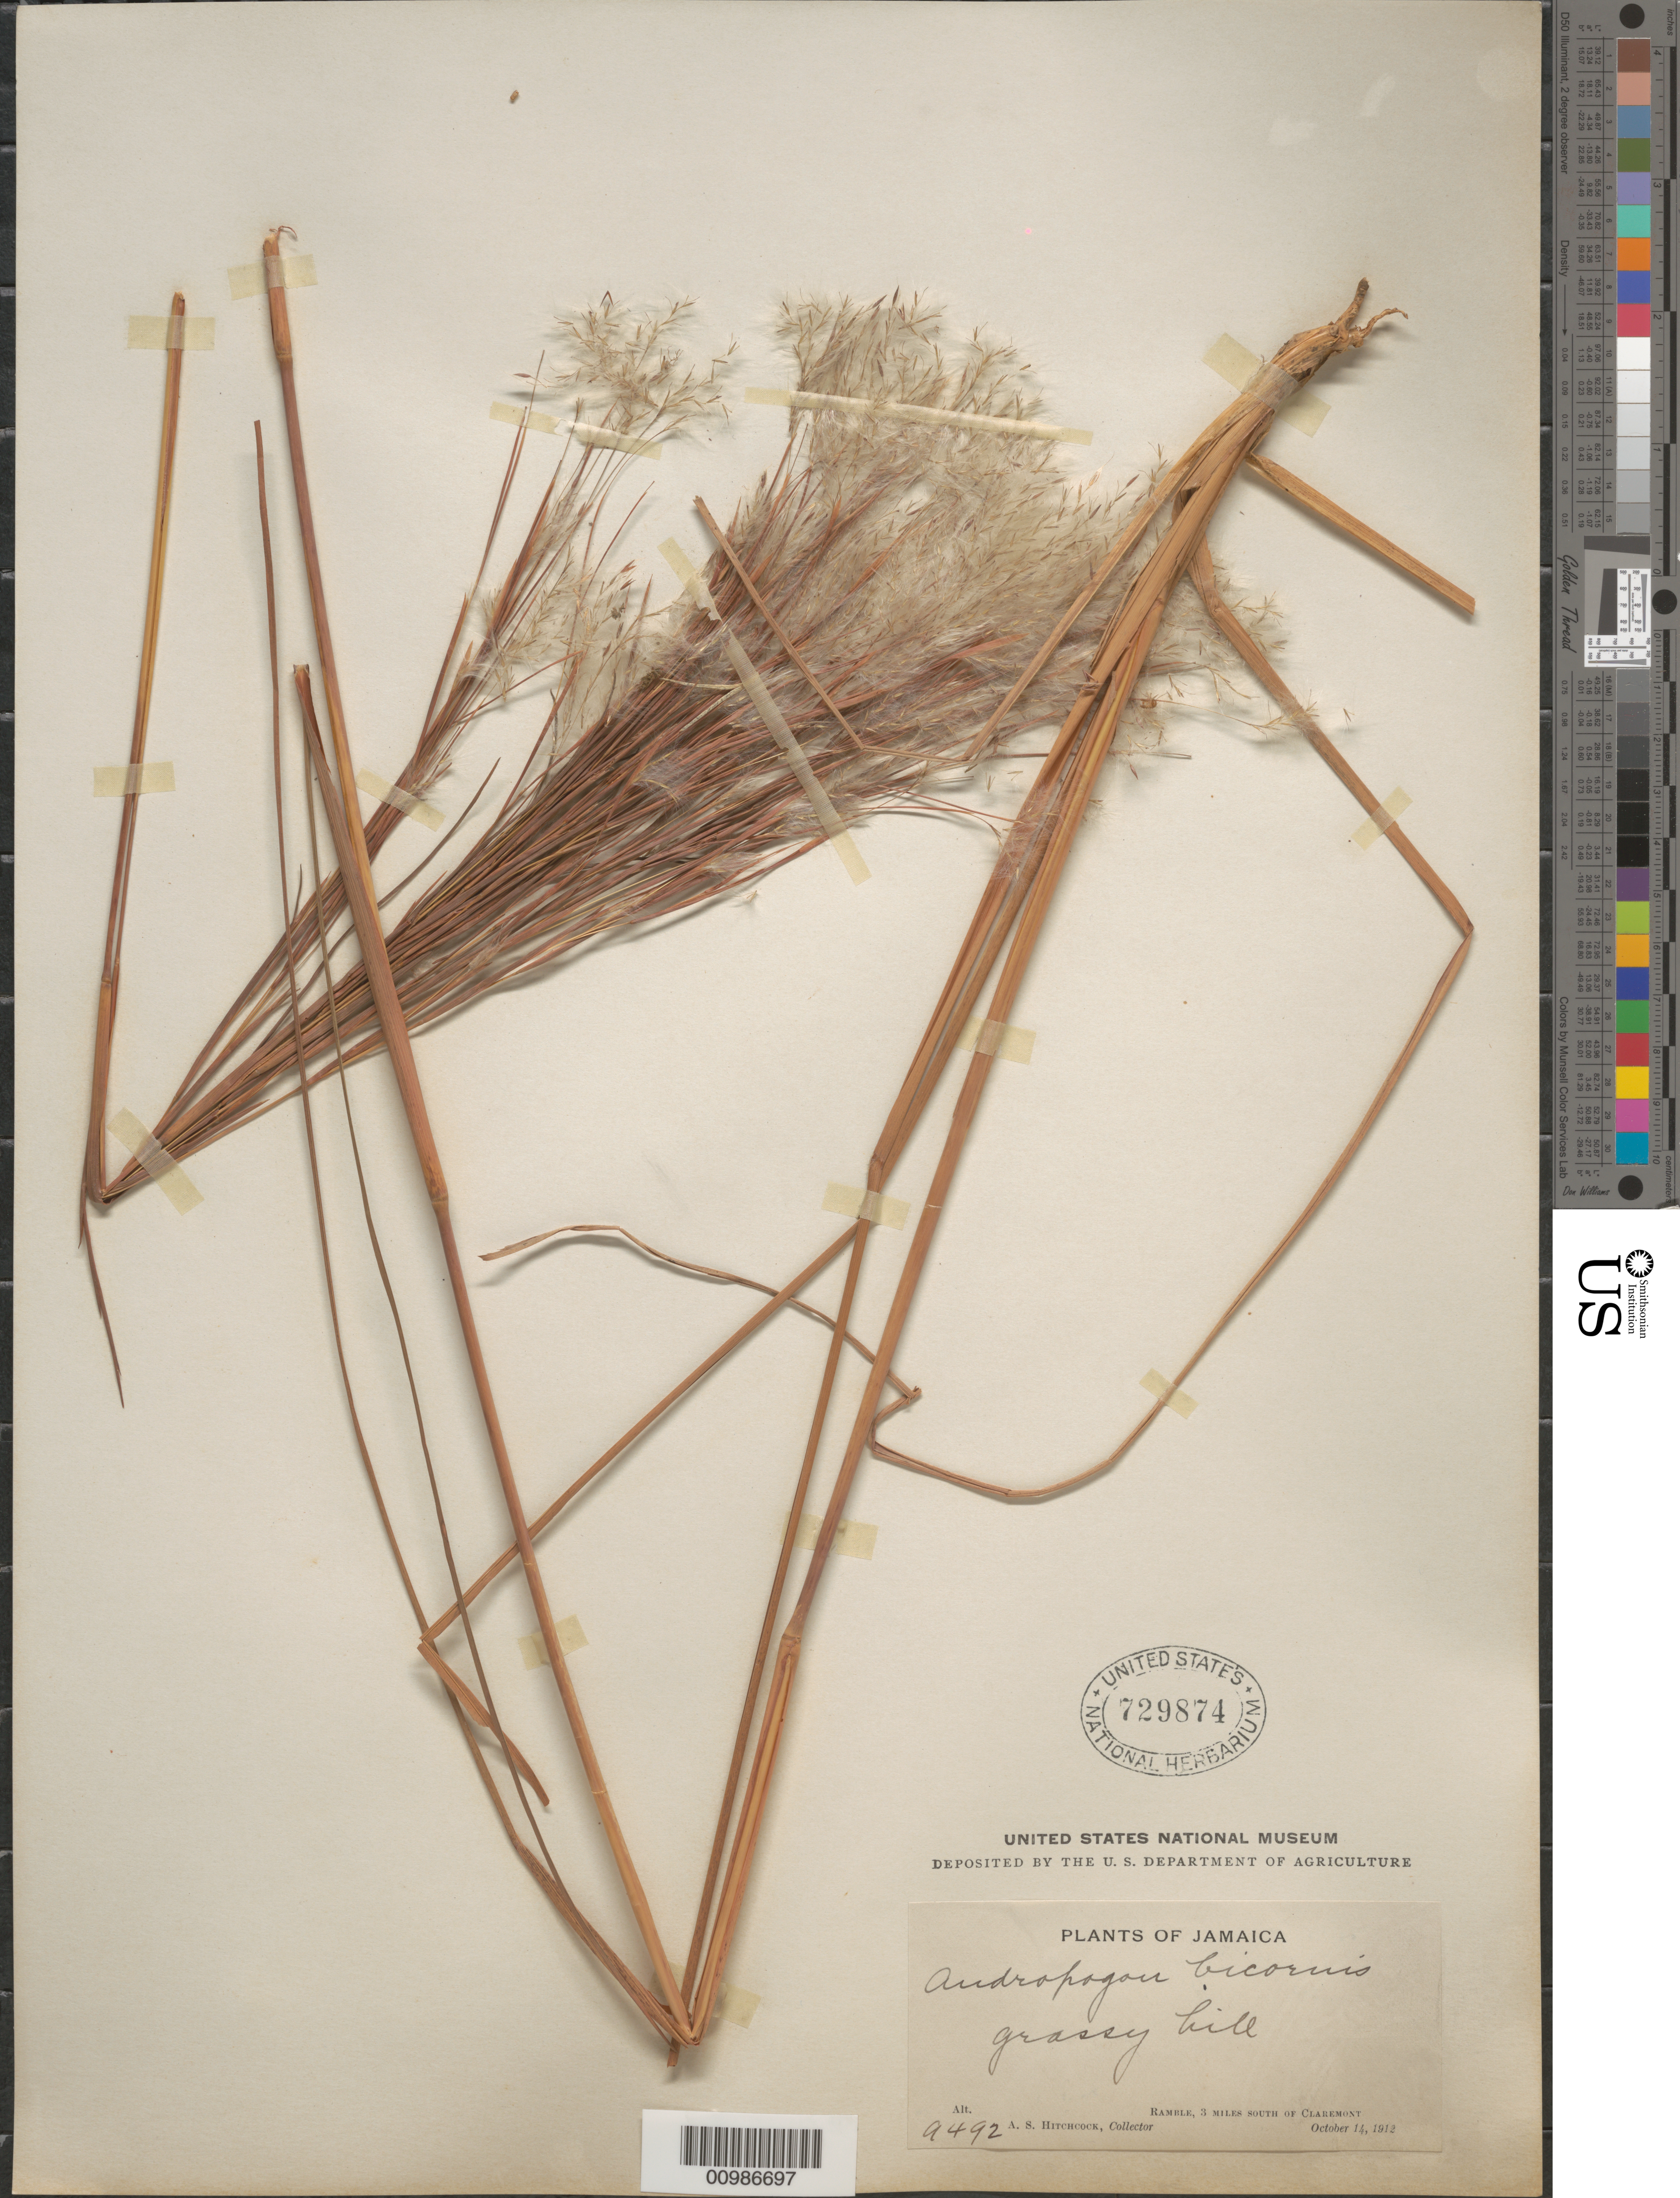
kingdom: Plantae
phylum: Tracheophyta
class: Liliopsida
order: Poales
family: Poaceae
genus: Andropogon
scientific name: Andropogon bicornis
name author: L.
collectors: A. S. Hitchcock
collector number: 9492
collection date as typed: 14 Oct 1912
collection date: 1912-10-14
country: Jamaica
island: Jamaica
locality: Ramble, 3 miles south of Claremont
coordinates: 0 N, 0 E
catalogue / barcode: US 729874